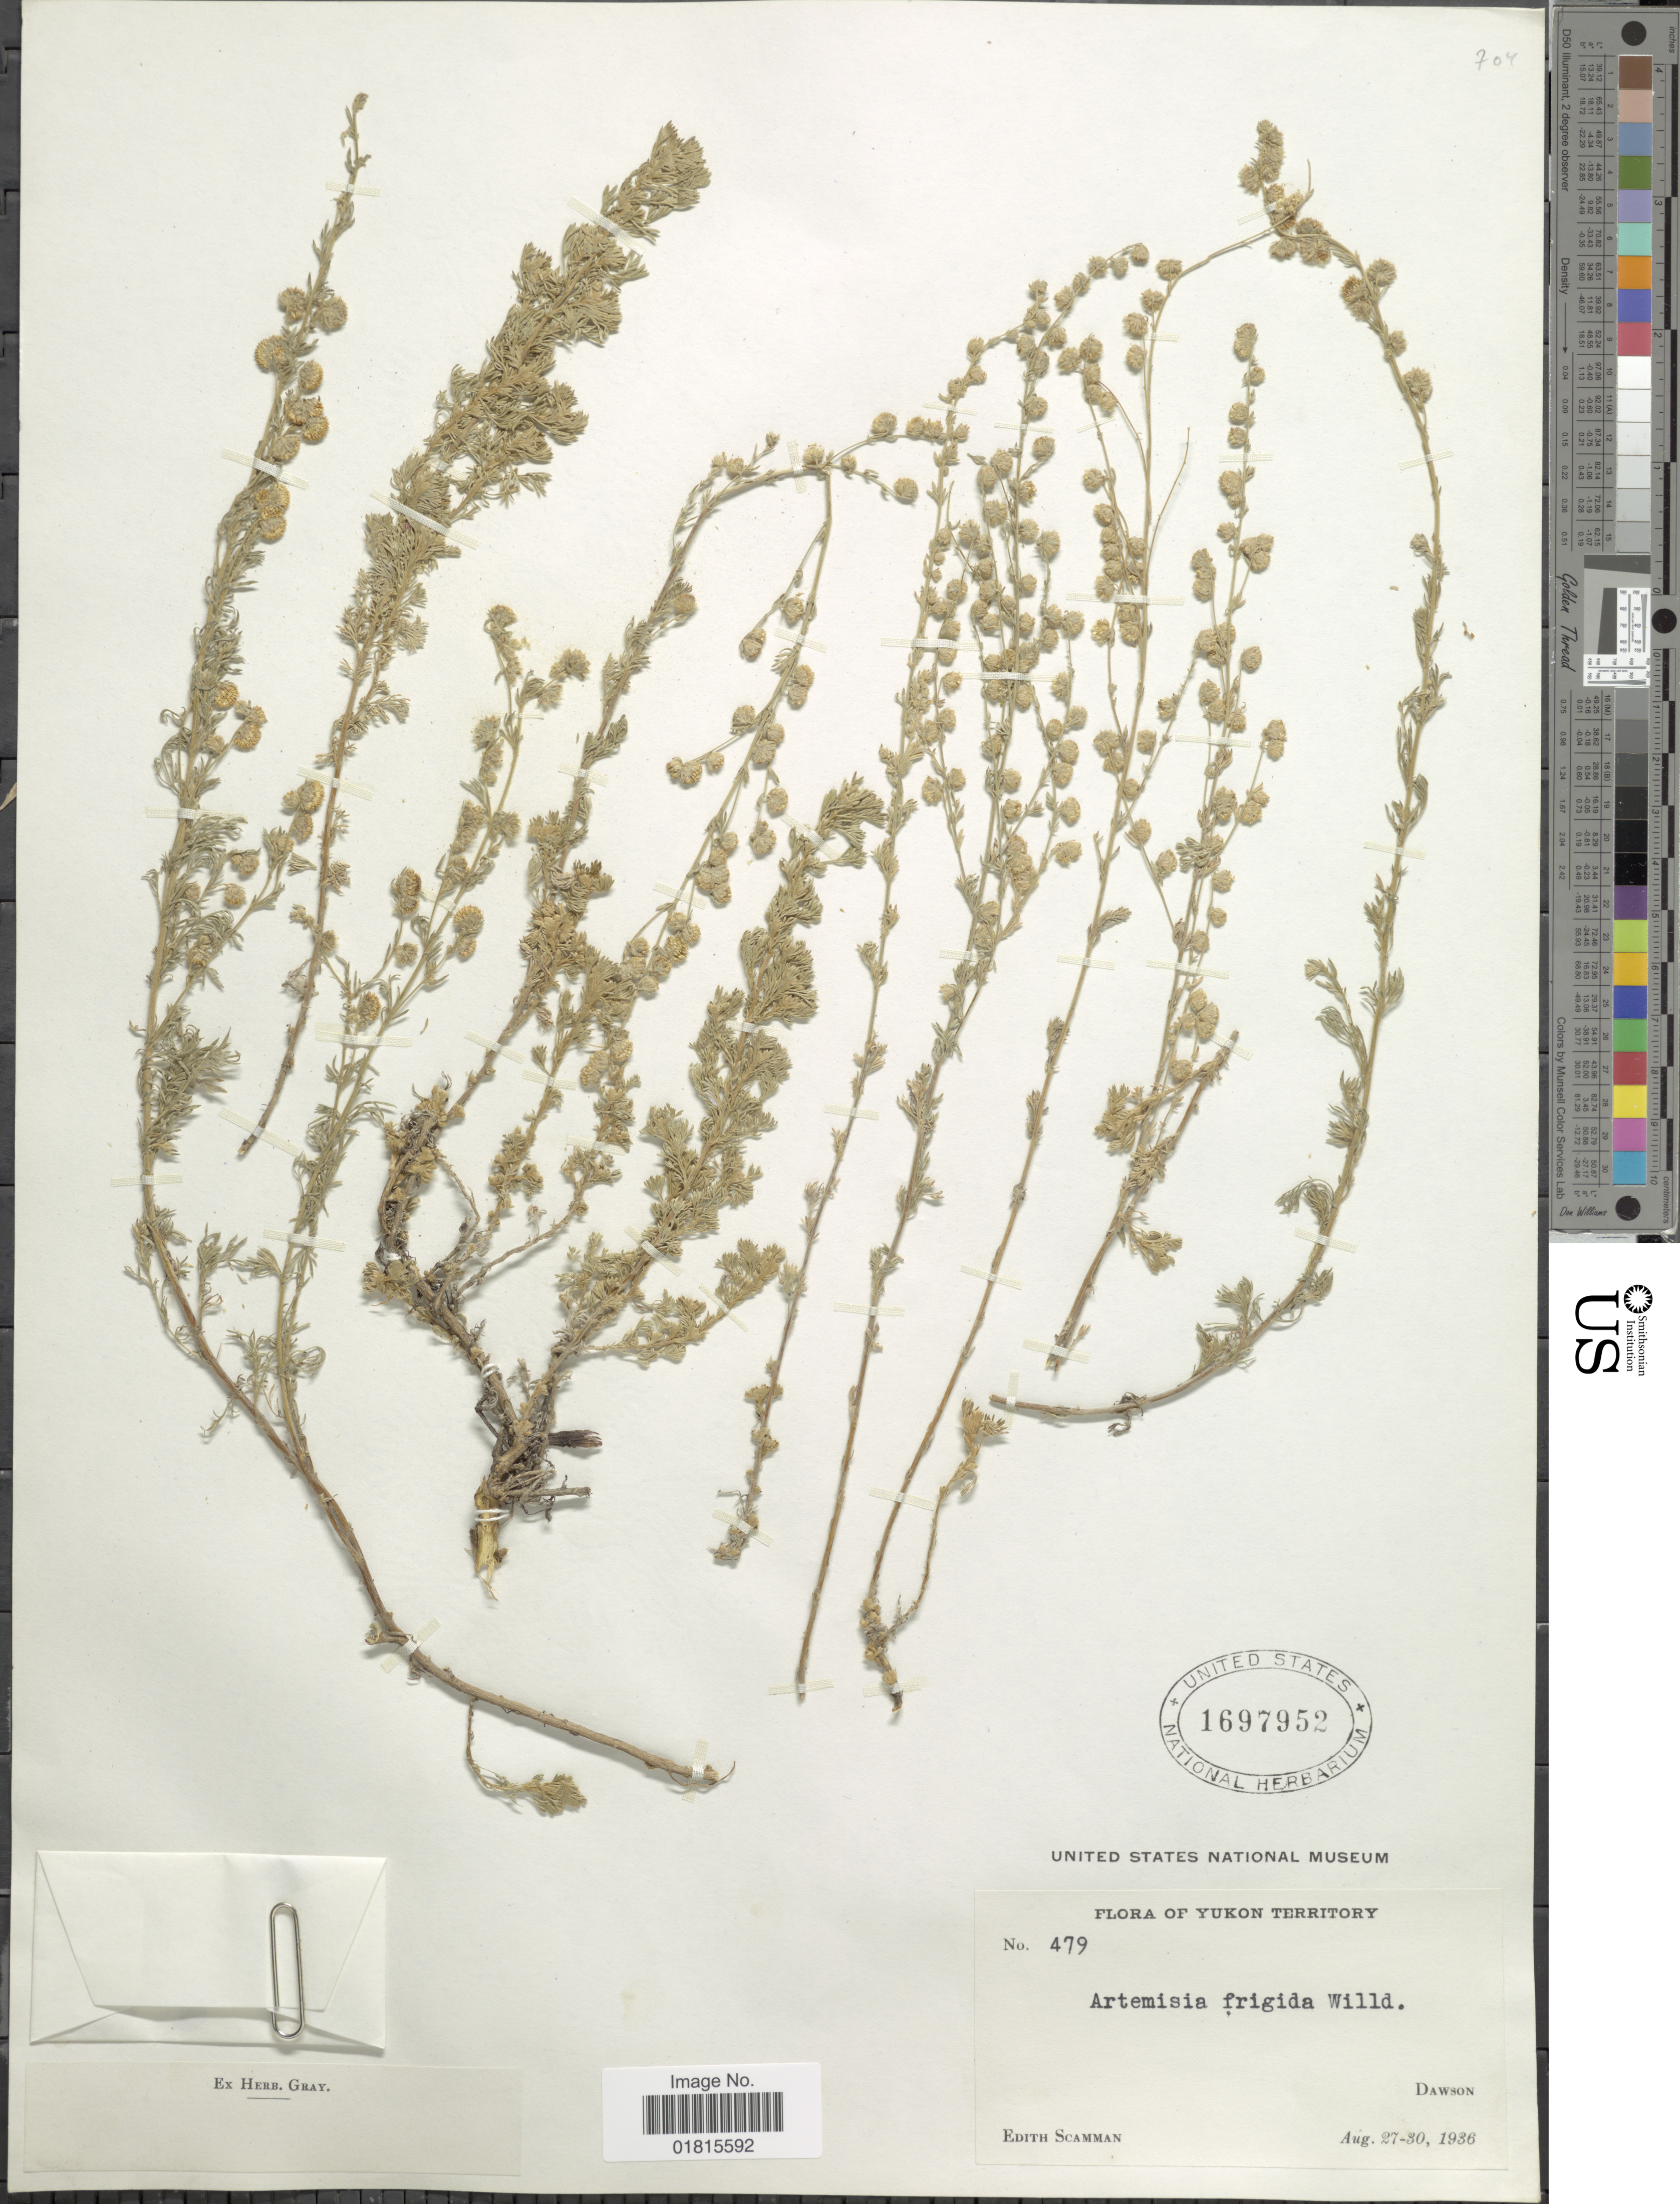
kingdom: Plantae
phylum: Tracheophyta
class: Magnoliopsida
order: Asterales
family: Asteraceae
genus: Artemisia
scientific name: Artemisia frigida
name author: Willd.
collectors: E. Scamman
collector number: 479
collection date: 1936-08-27/1936-08-30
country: Canada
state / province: Yukon Territory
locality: Dawson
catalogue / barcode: US 1697952